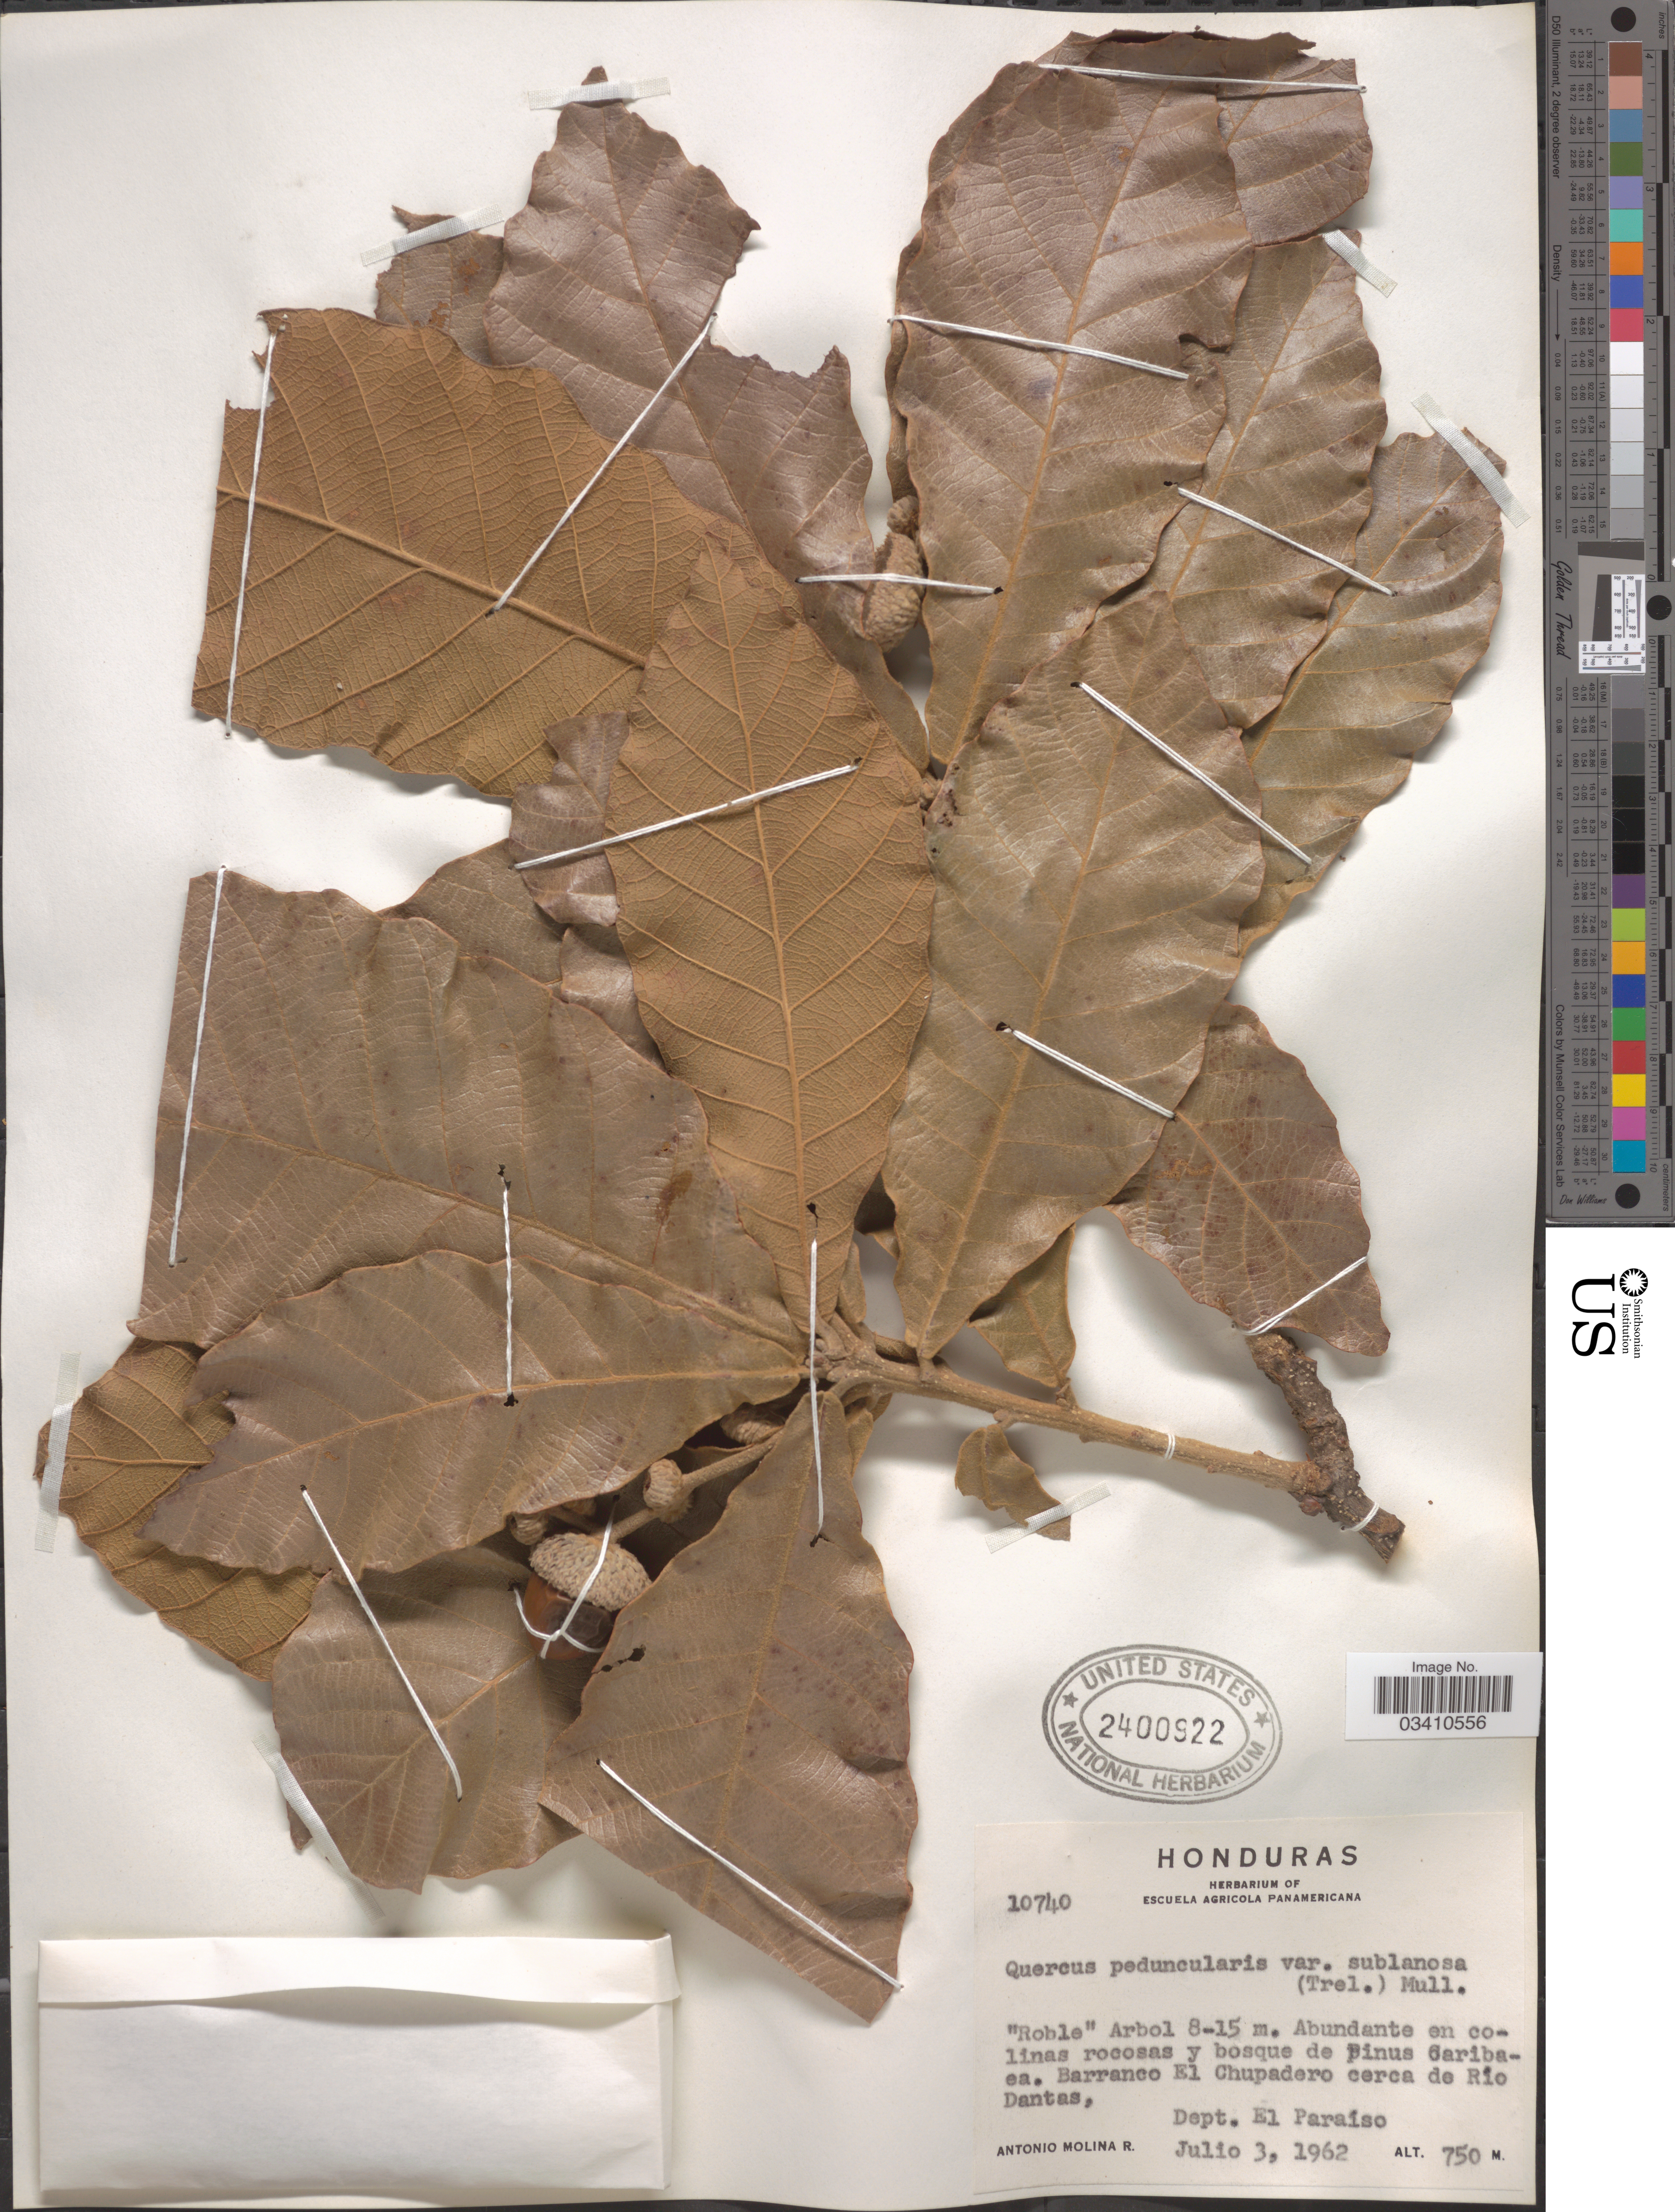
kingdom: Plantae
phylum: Tracheophyta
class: Magnoliopsida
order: Fagales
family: Fagaceae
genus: Quercus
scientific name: Quercus peduncularis var. sublanosa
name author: (Trel.) C.H. Müll.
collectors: A. Molina R.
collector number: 10740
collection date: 1962-07-03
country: Honduras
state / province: El Paraíso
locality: Barranco El Chupadero cerca de Río Dantas, Dept. El Paraíso.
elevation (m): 750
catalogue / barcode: US 2400922